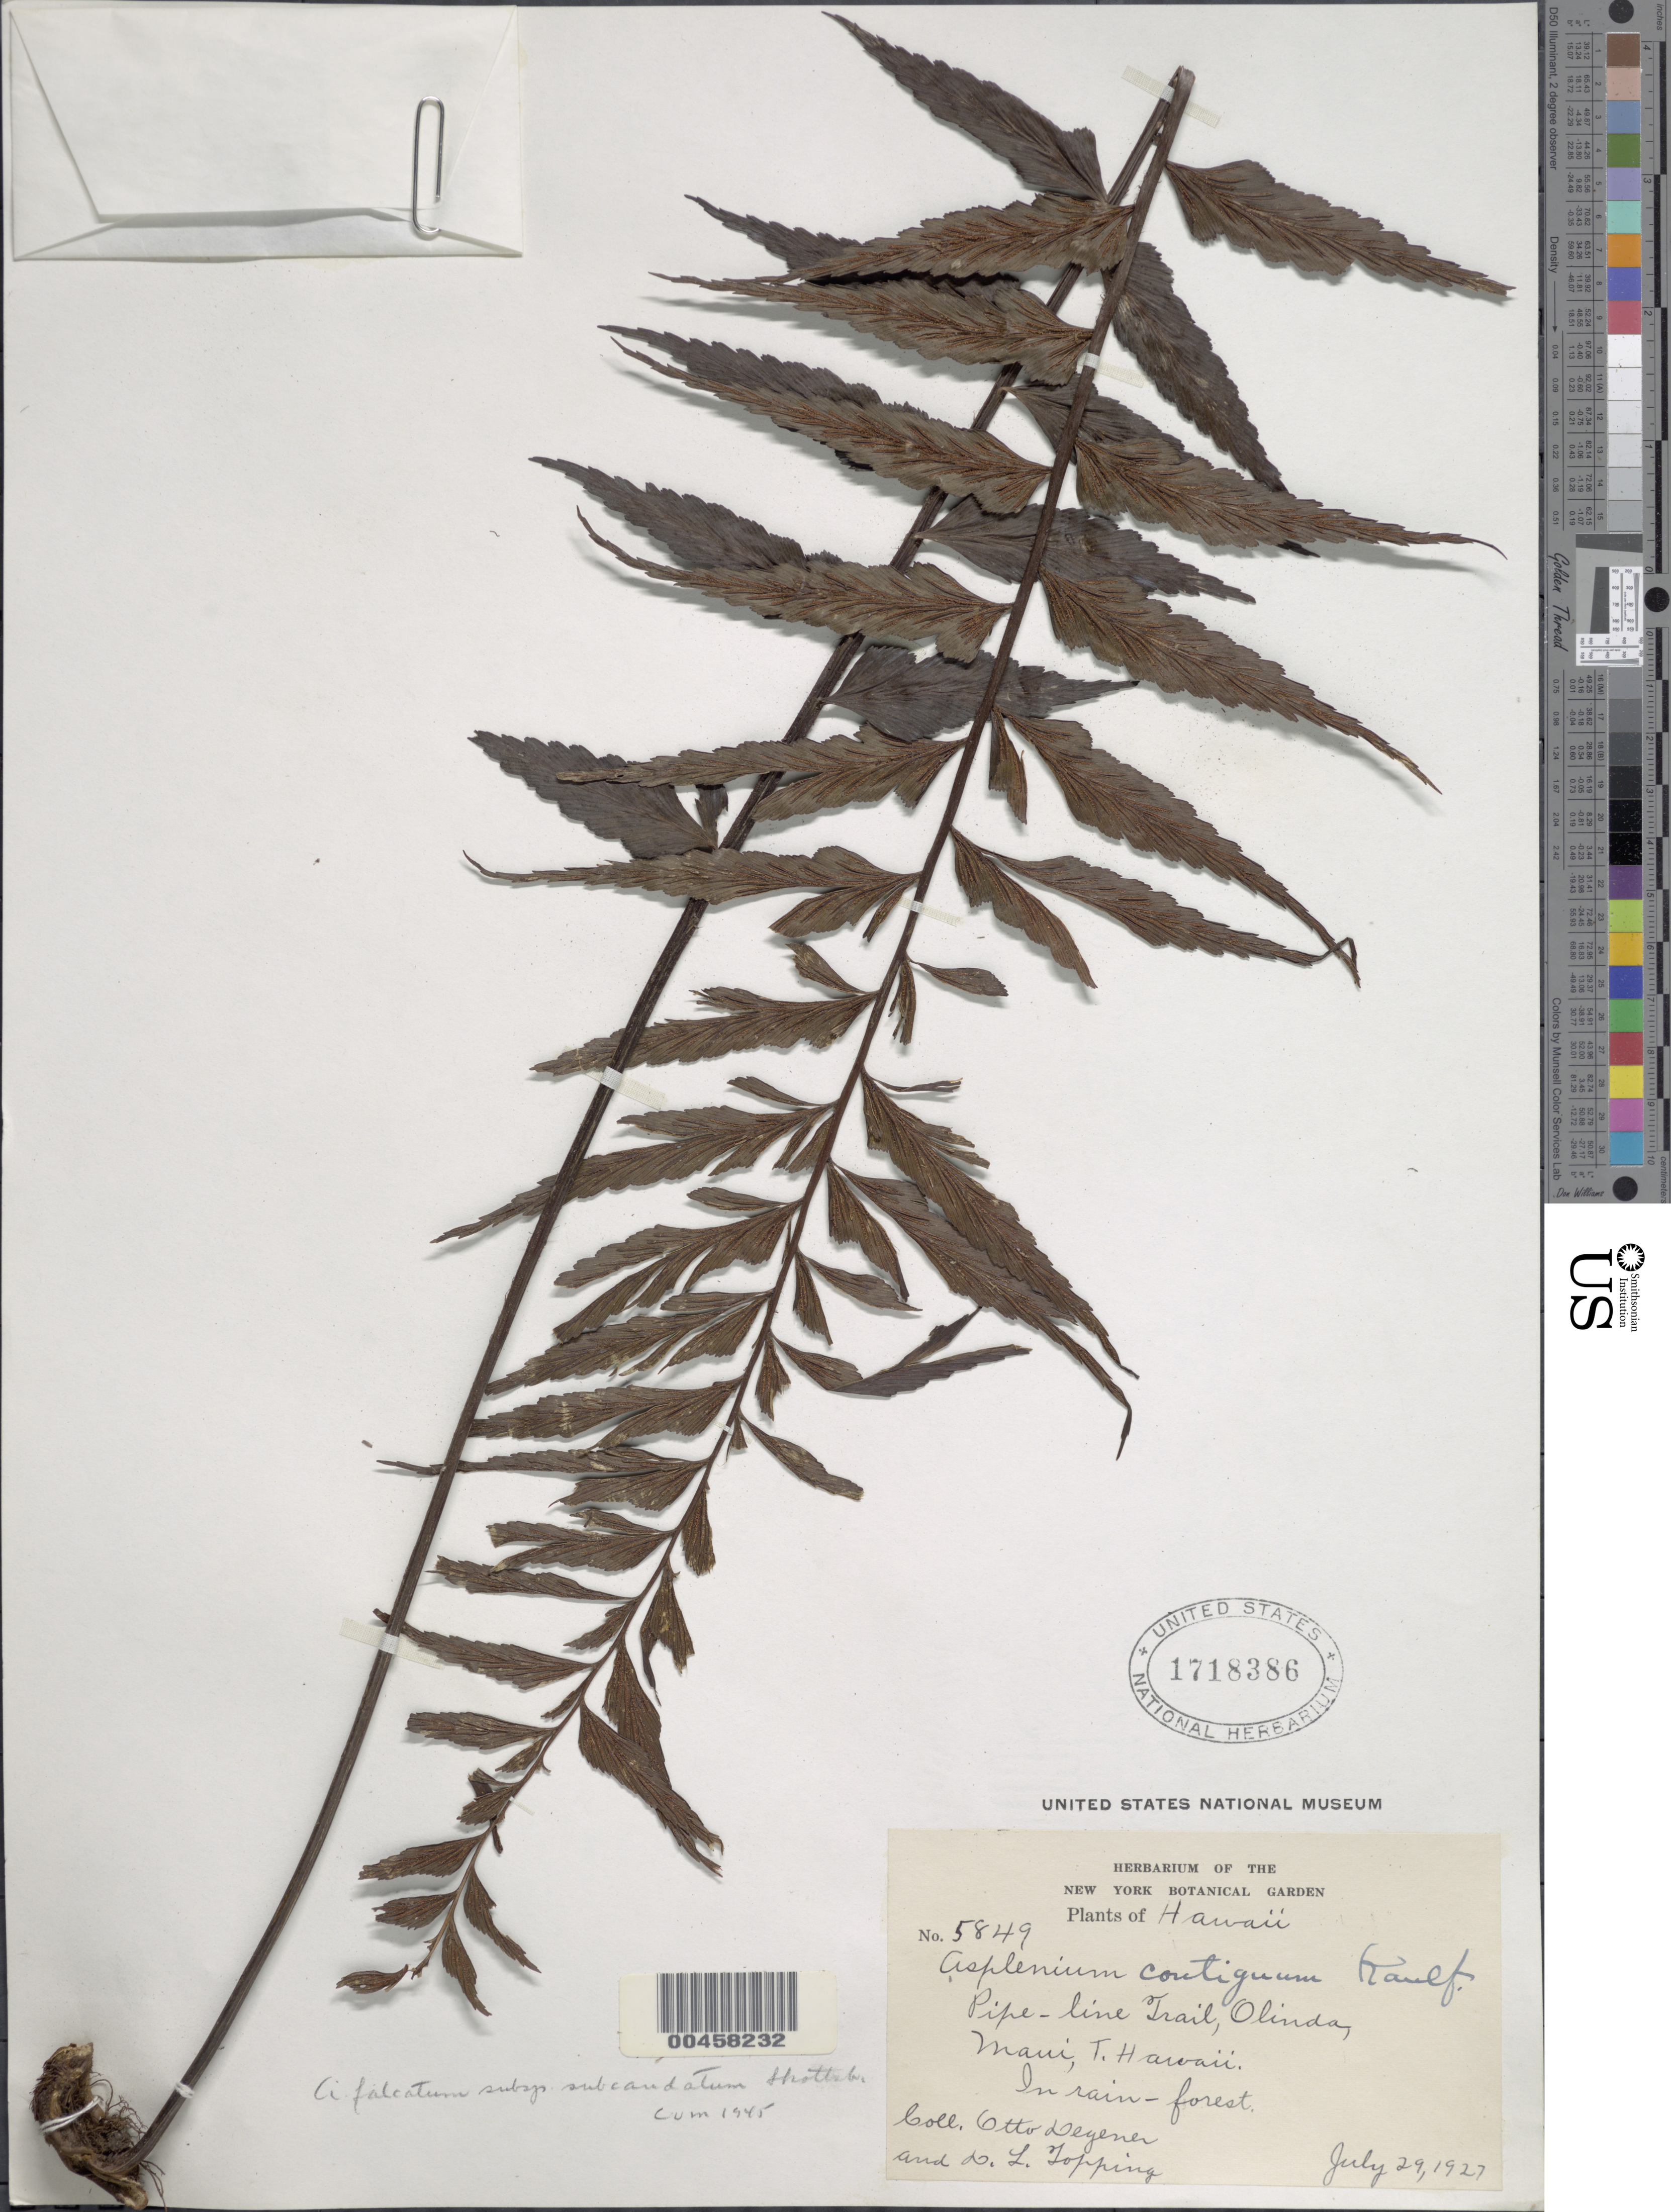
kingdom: Plantae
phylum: Tracheophyta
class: Polypodiopsida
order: Polypodiales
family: Aspleniaceae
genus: Asplenium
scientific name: Asplenium polyodon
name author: G. Forst.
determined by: Wagner, W. L., (BOT), Smithsonian Institution - National Museum of Natural History (UNITED STATES)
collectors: O. Degener & D. L. Topping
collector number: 5849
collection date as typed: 29 Jul 1927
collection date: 1927-07-29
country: United States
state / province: Hawaii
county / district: Maui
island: Maui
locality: Pipe-line Trail, Olinda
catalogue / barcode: US 1718386